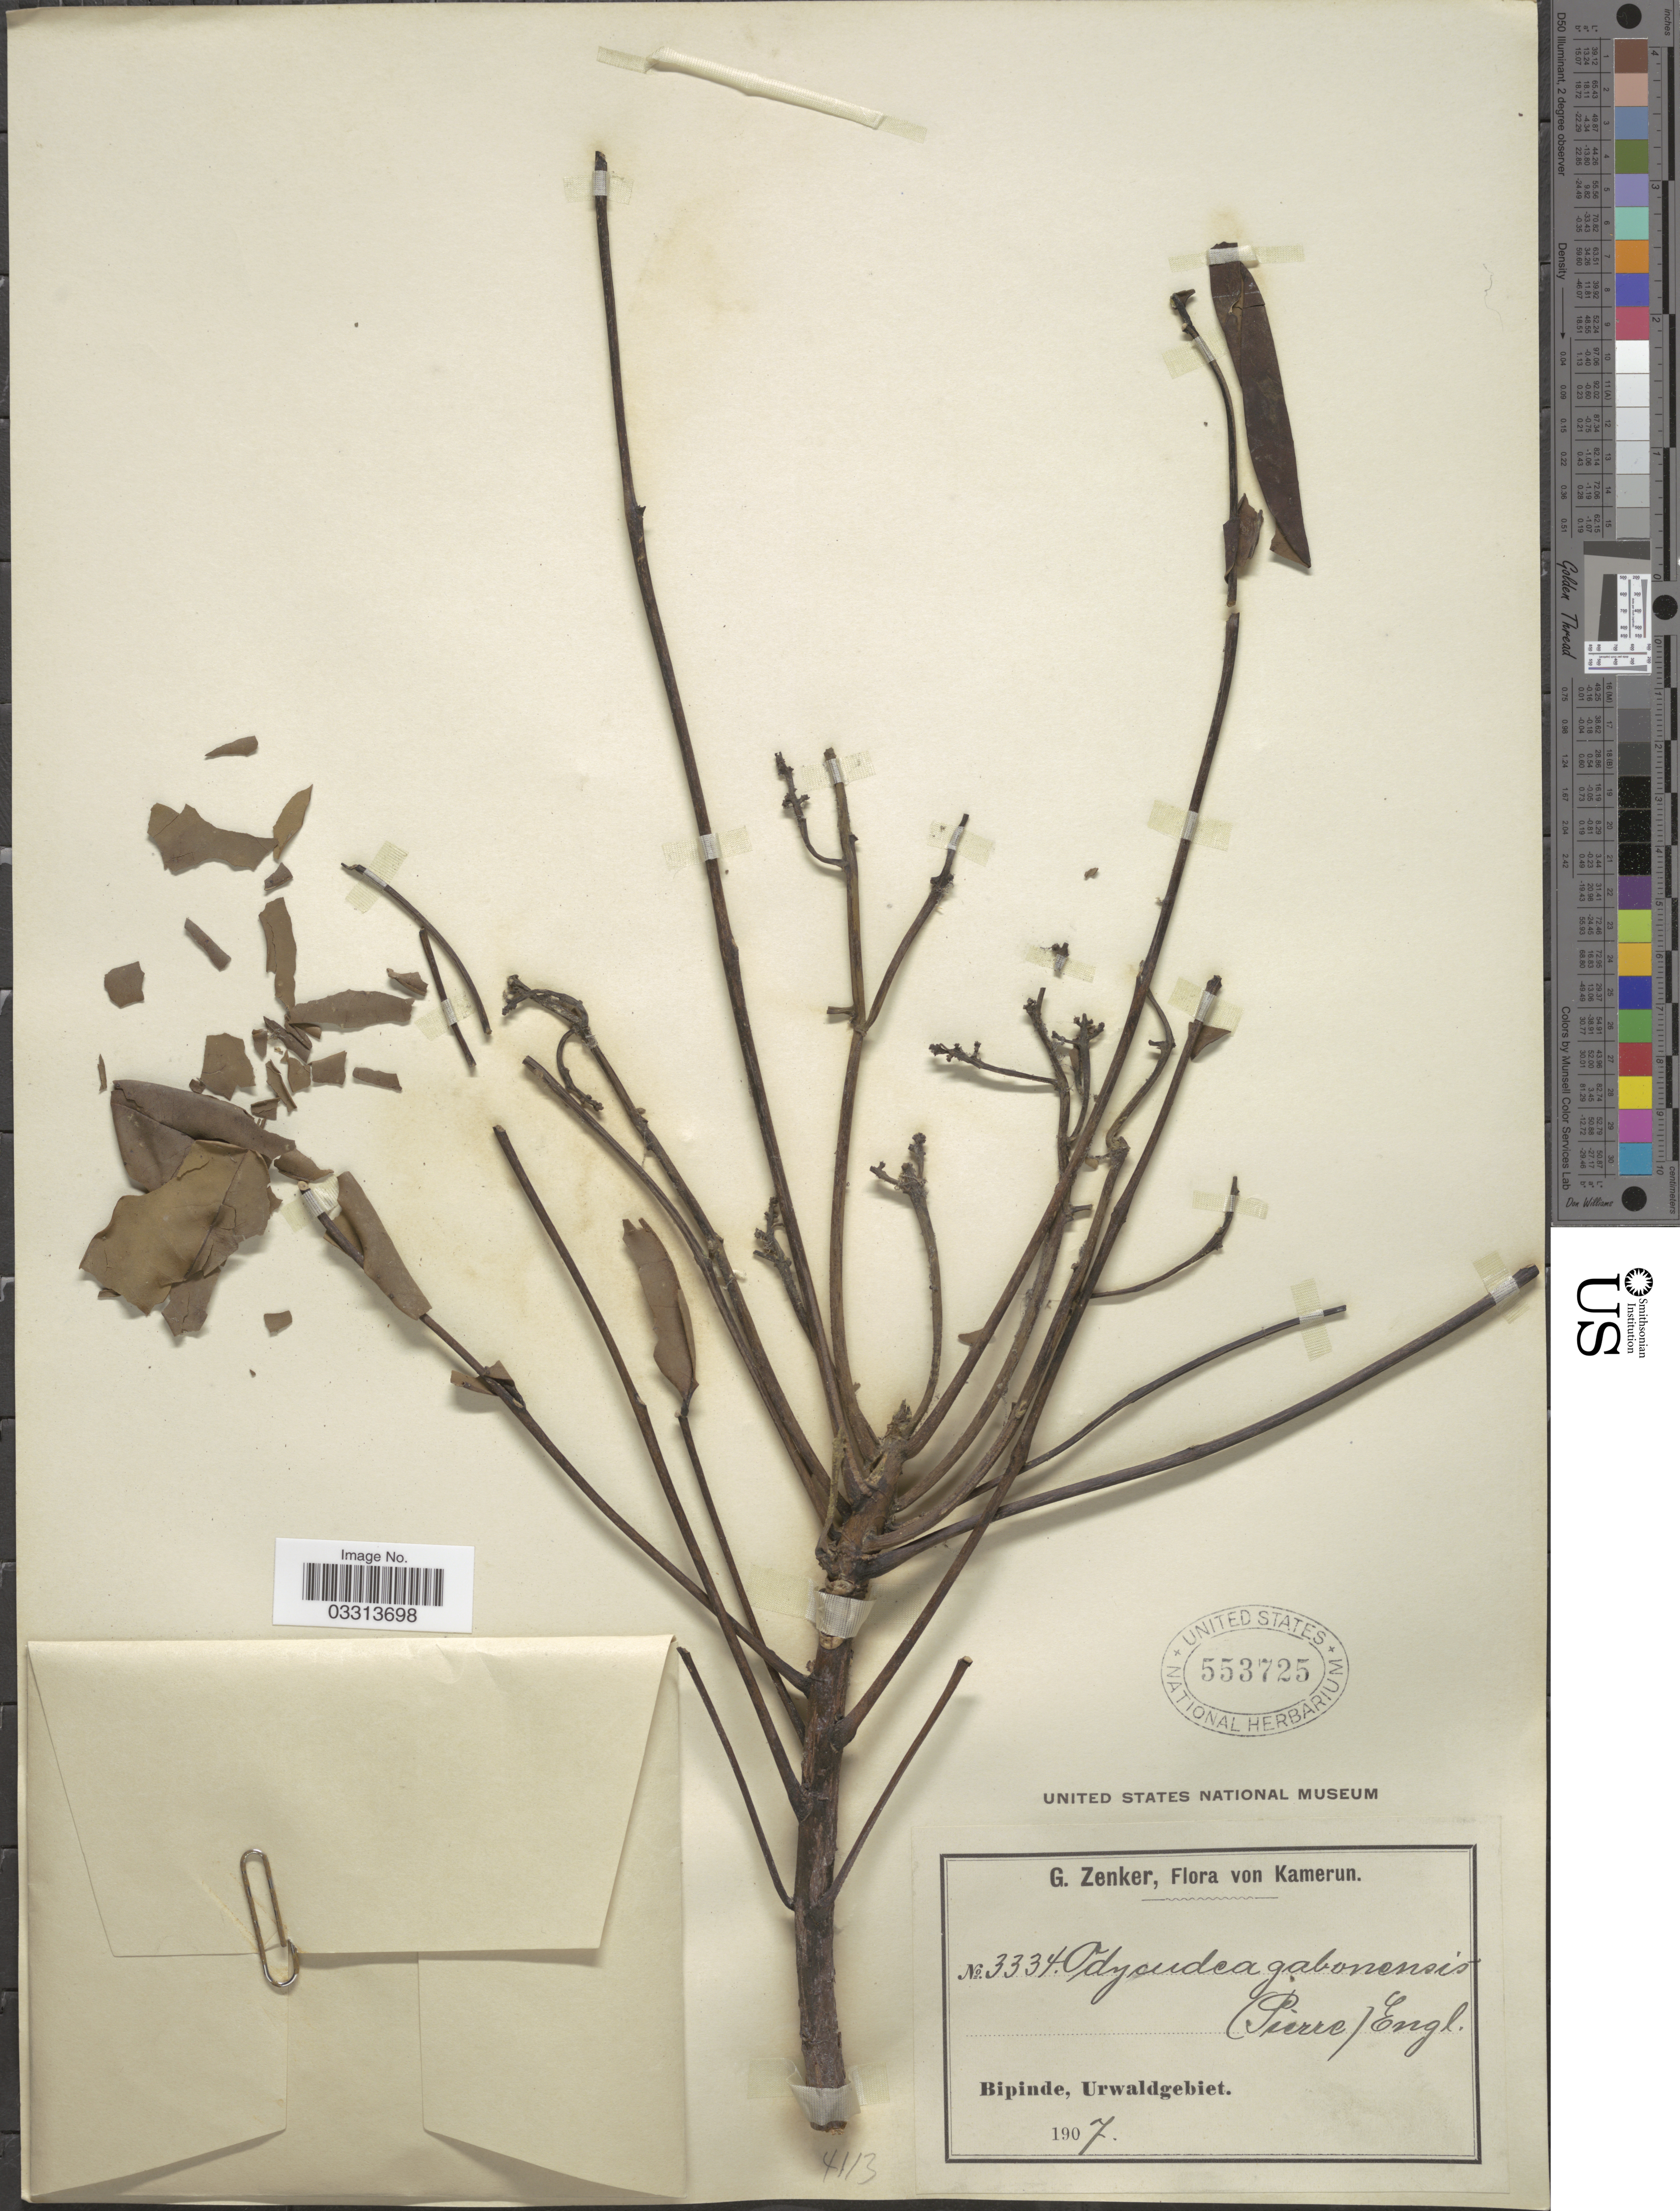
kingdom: Plantae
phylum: Tracheophyta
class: Magnoliopsida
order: Sapindales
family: Simaroubaceae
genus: Odyendea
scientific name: Odyendea gabunensis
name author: (Pierre) Engl.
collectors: G. A. Zenker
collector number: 3334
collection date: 1907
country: Cameroon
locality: Bipinde, Urwaldgebiet.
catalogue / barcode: US 553725